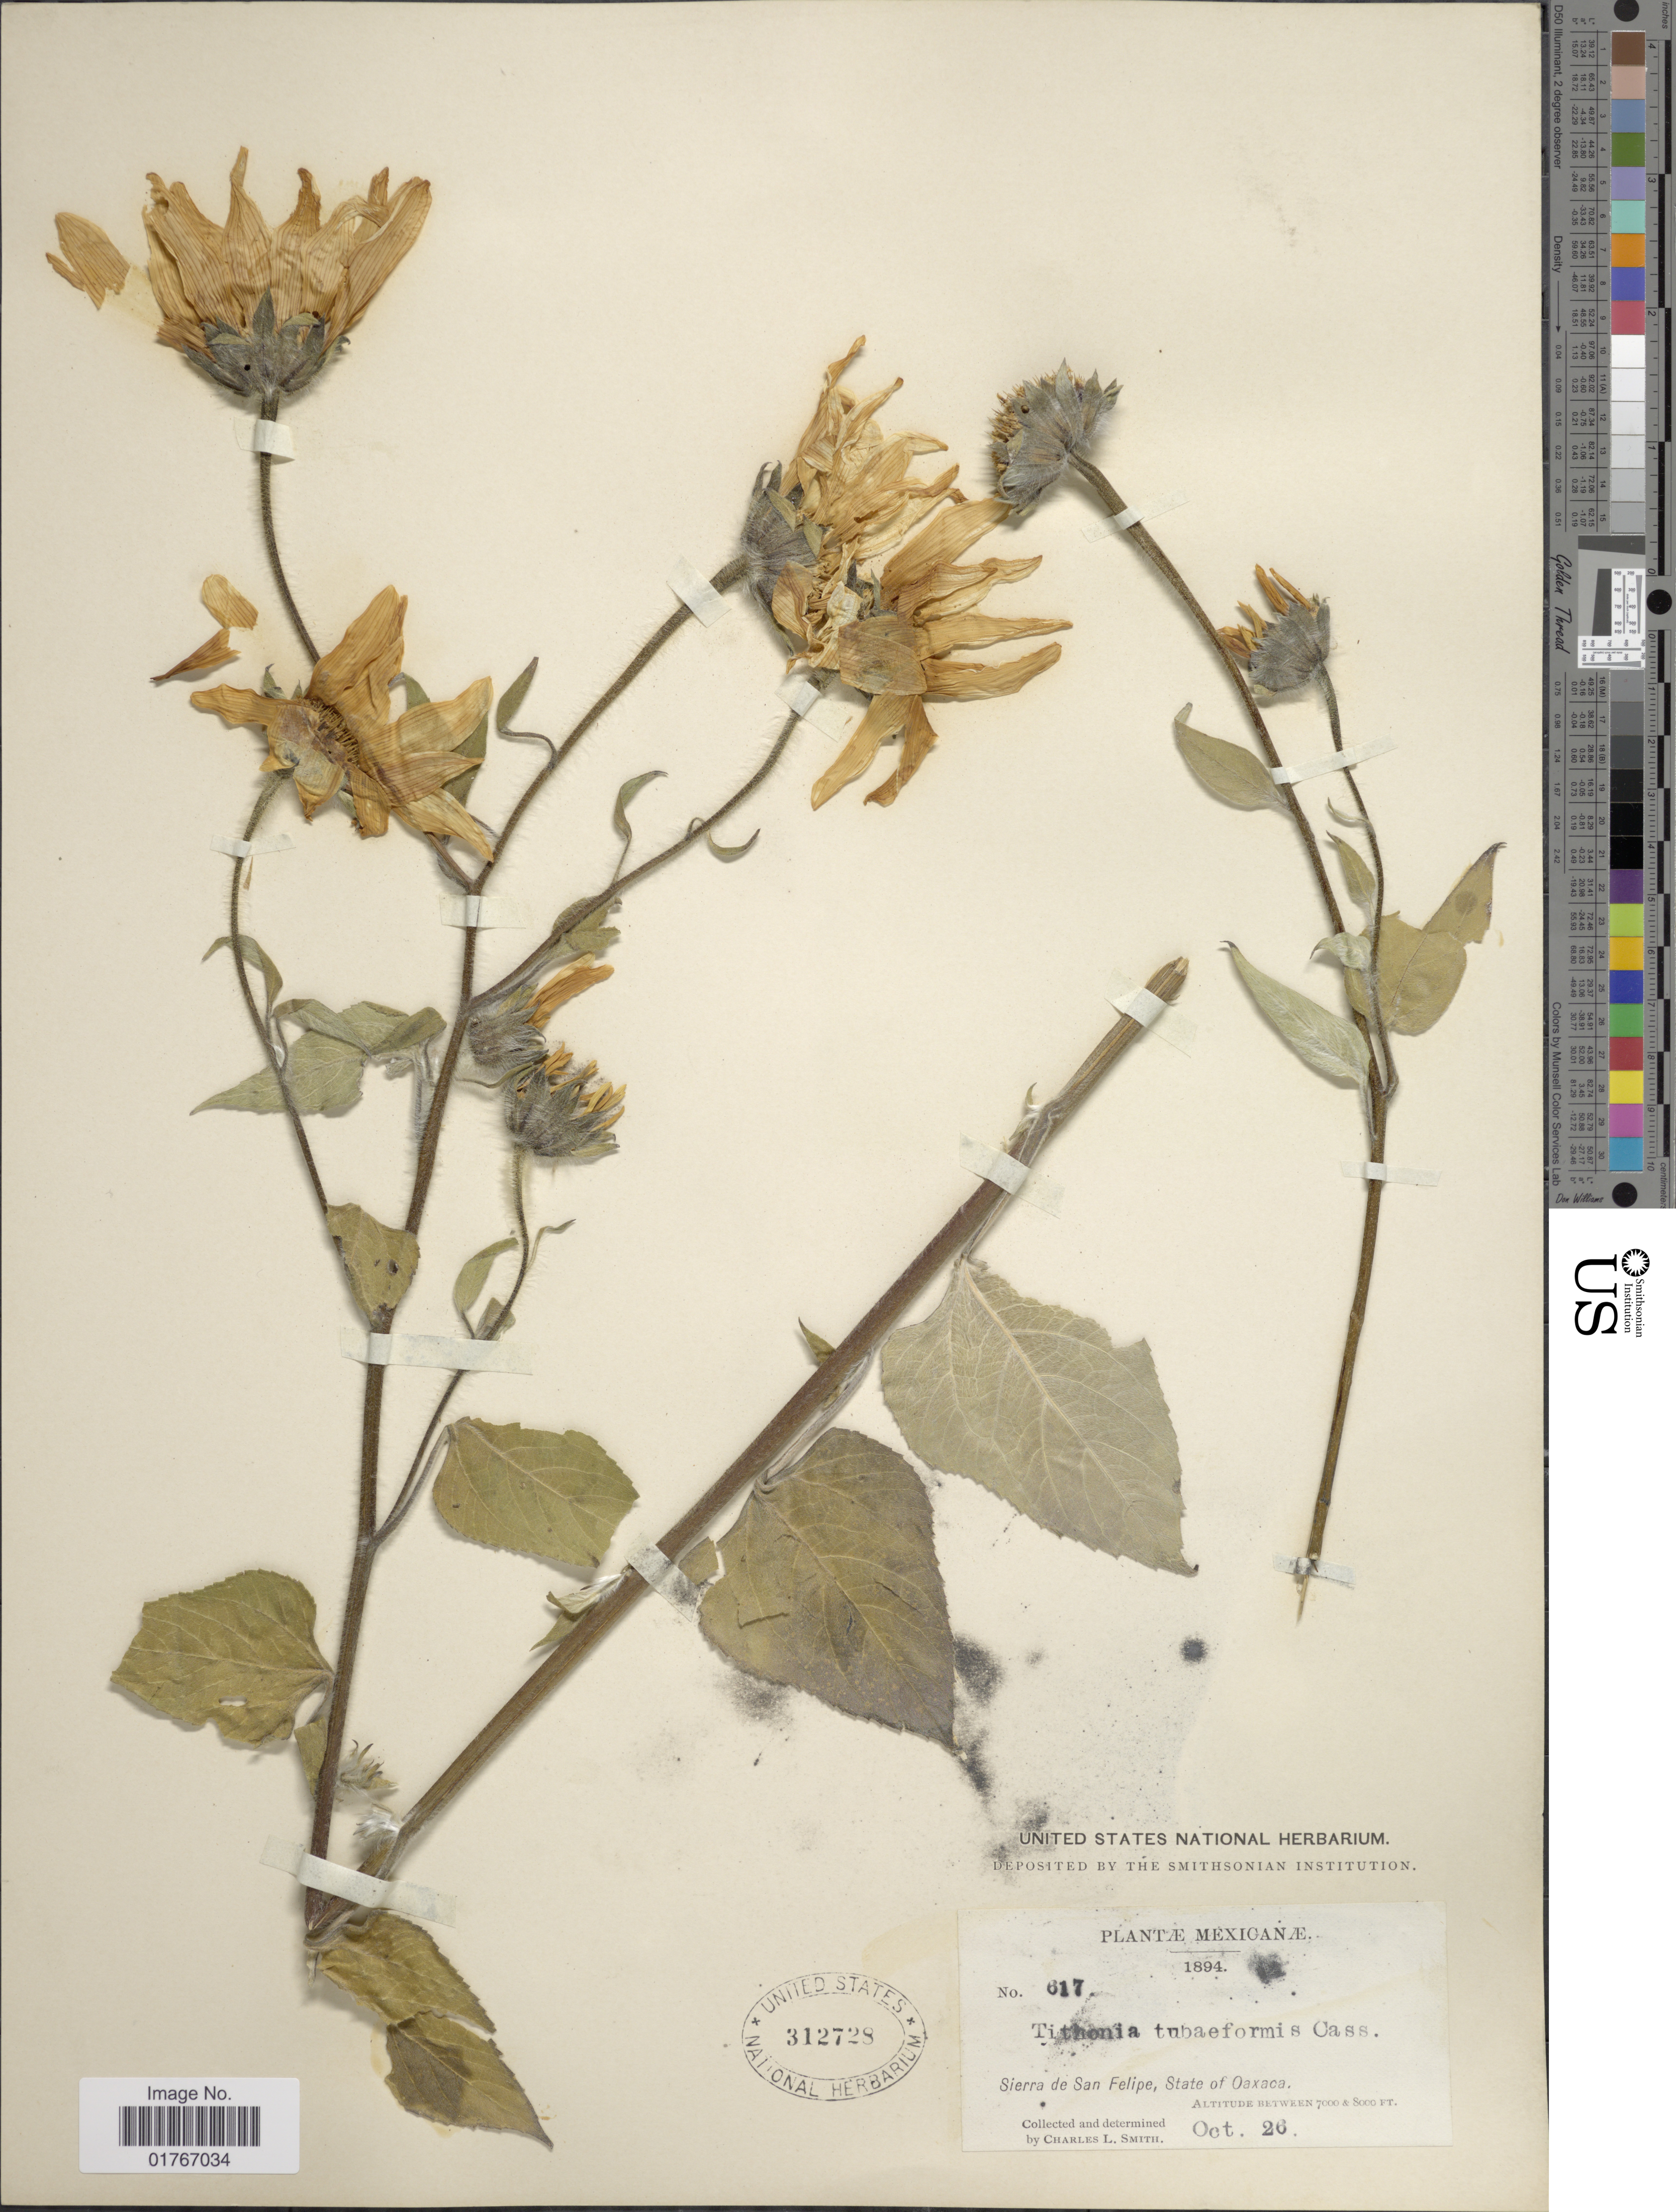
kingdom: Plantae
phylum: Tracheophyta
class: Magnoliopsida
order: Asterales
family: Asteraceae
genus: Tithonia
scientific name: Tithonia tubaeformis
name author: (Jacq.) Cass.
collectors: C. L. Smith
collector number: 617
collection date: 1894-10-26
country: Mexico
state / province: Oaxaca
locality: Sierra de San Felipe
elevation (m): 2134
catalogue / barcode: US 312728